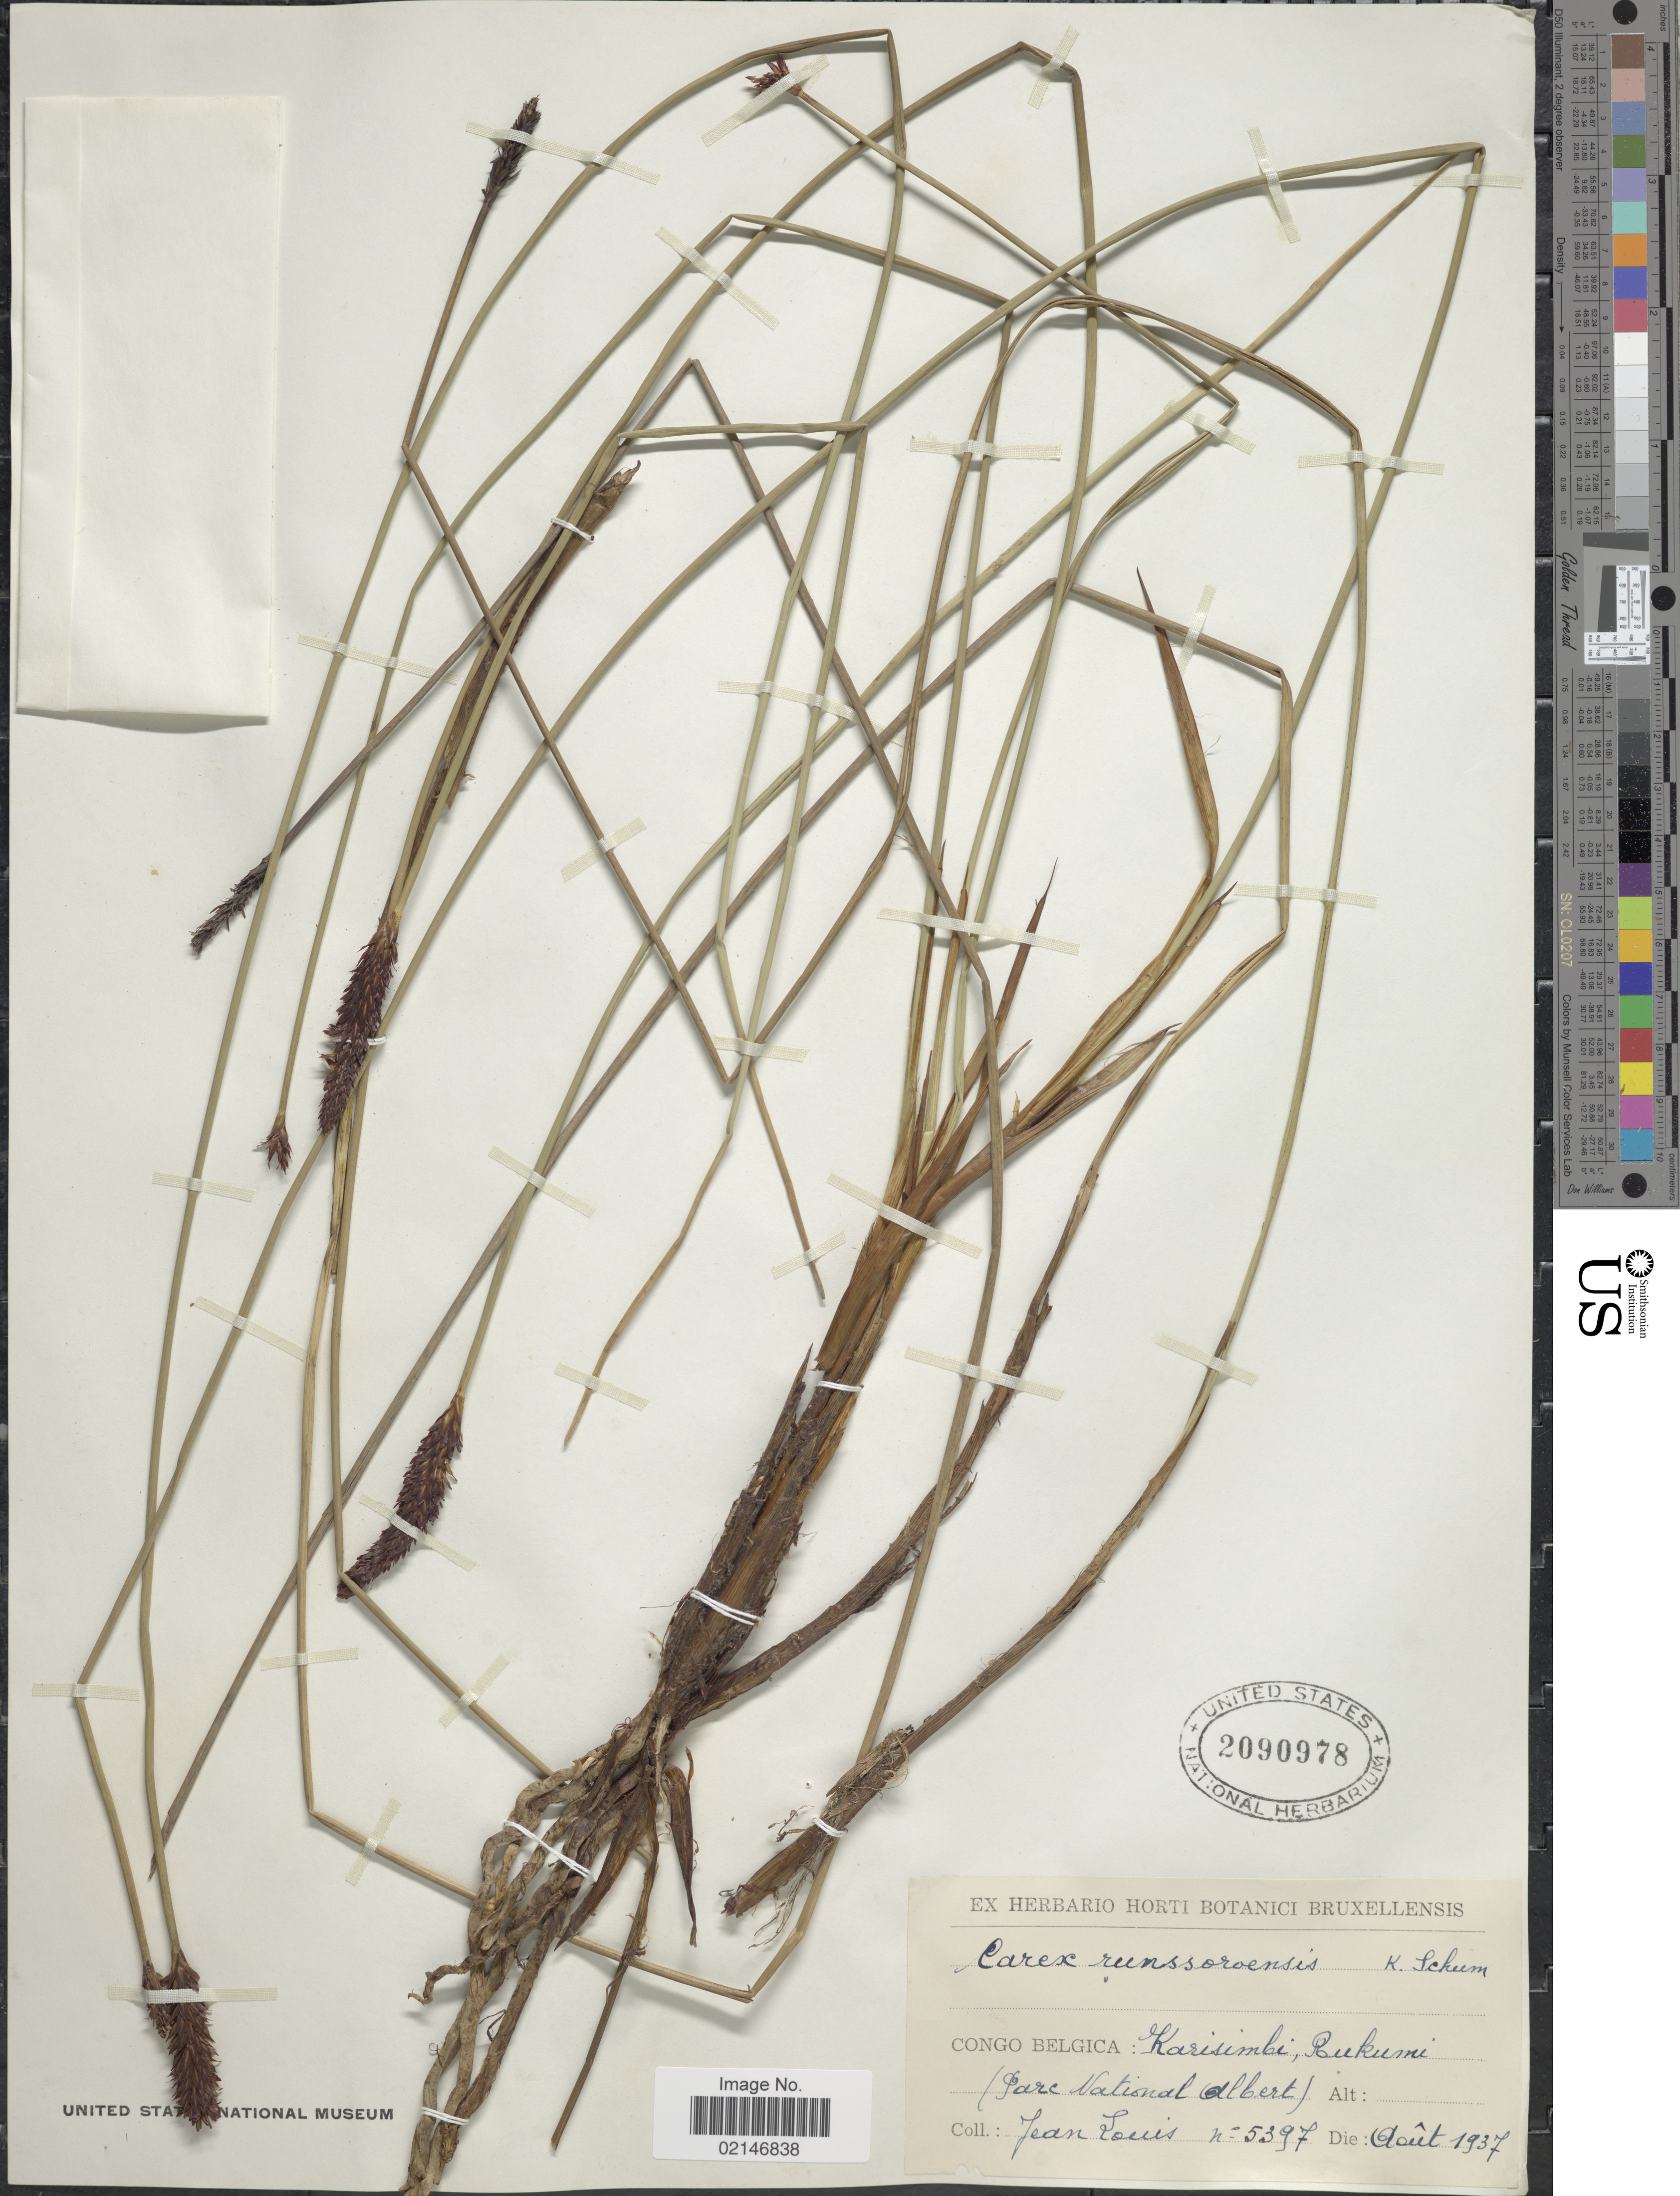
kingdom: Plantae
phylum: Tracheophyta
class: Liliopsida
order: Poales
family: Cyperaceae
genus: Carex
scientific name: Carex runssoroensis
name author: K. Schum.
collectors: J. Louis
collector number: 5397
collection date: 1937-08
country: Congo, Democratic Republic of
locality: Congo Belgica: Karisimci, Bukumi (Pare National Albert)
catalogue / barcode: US 2090978